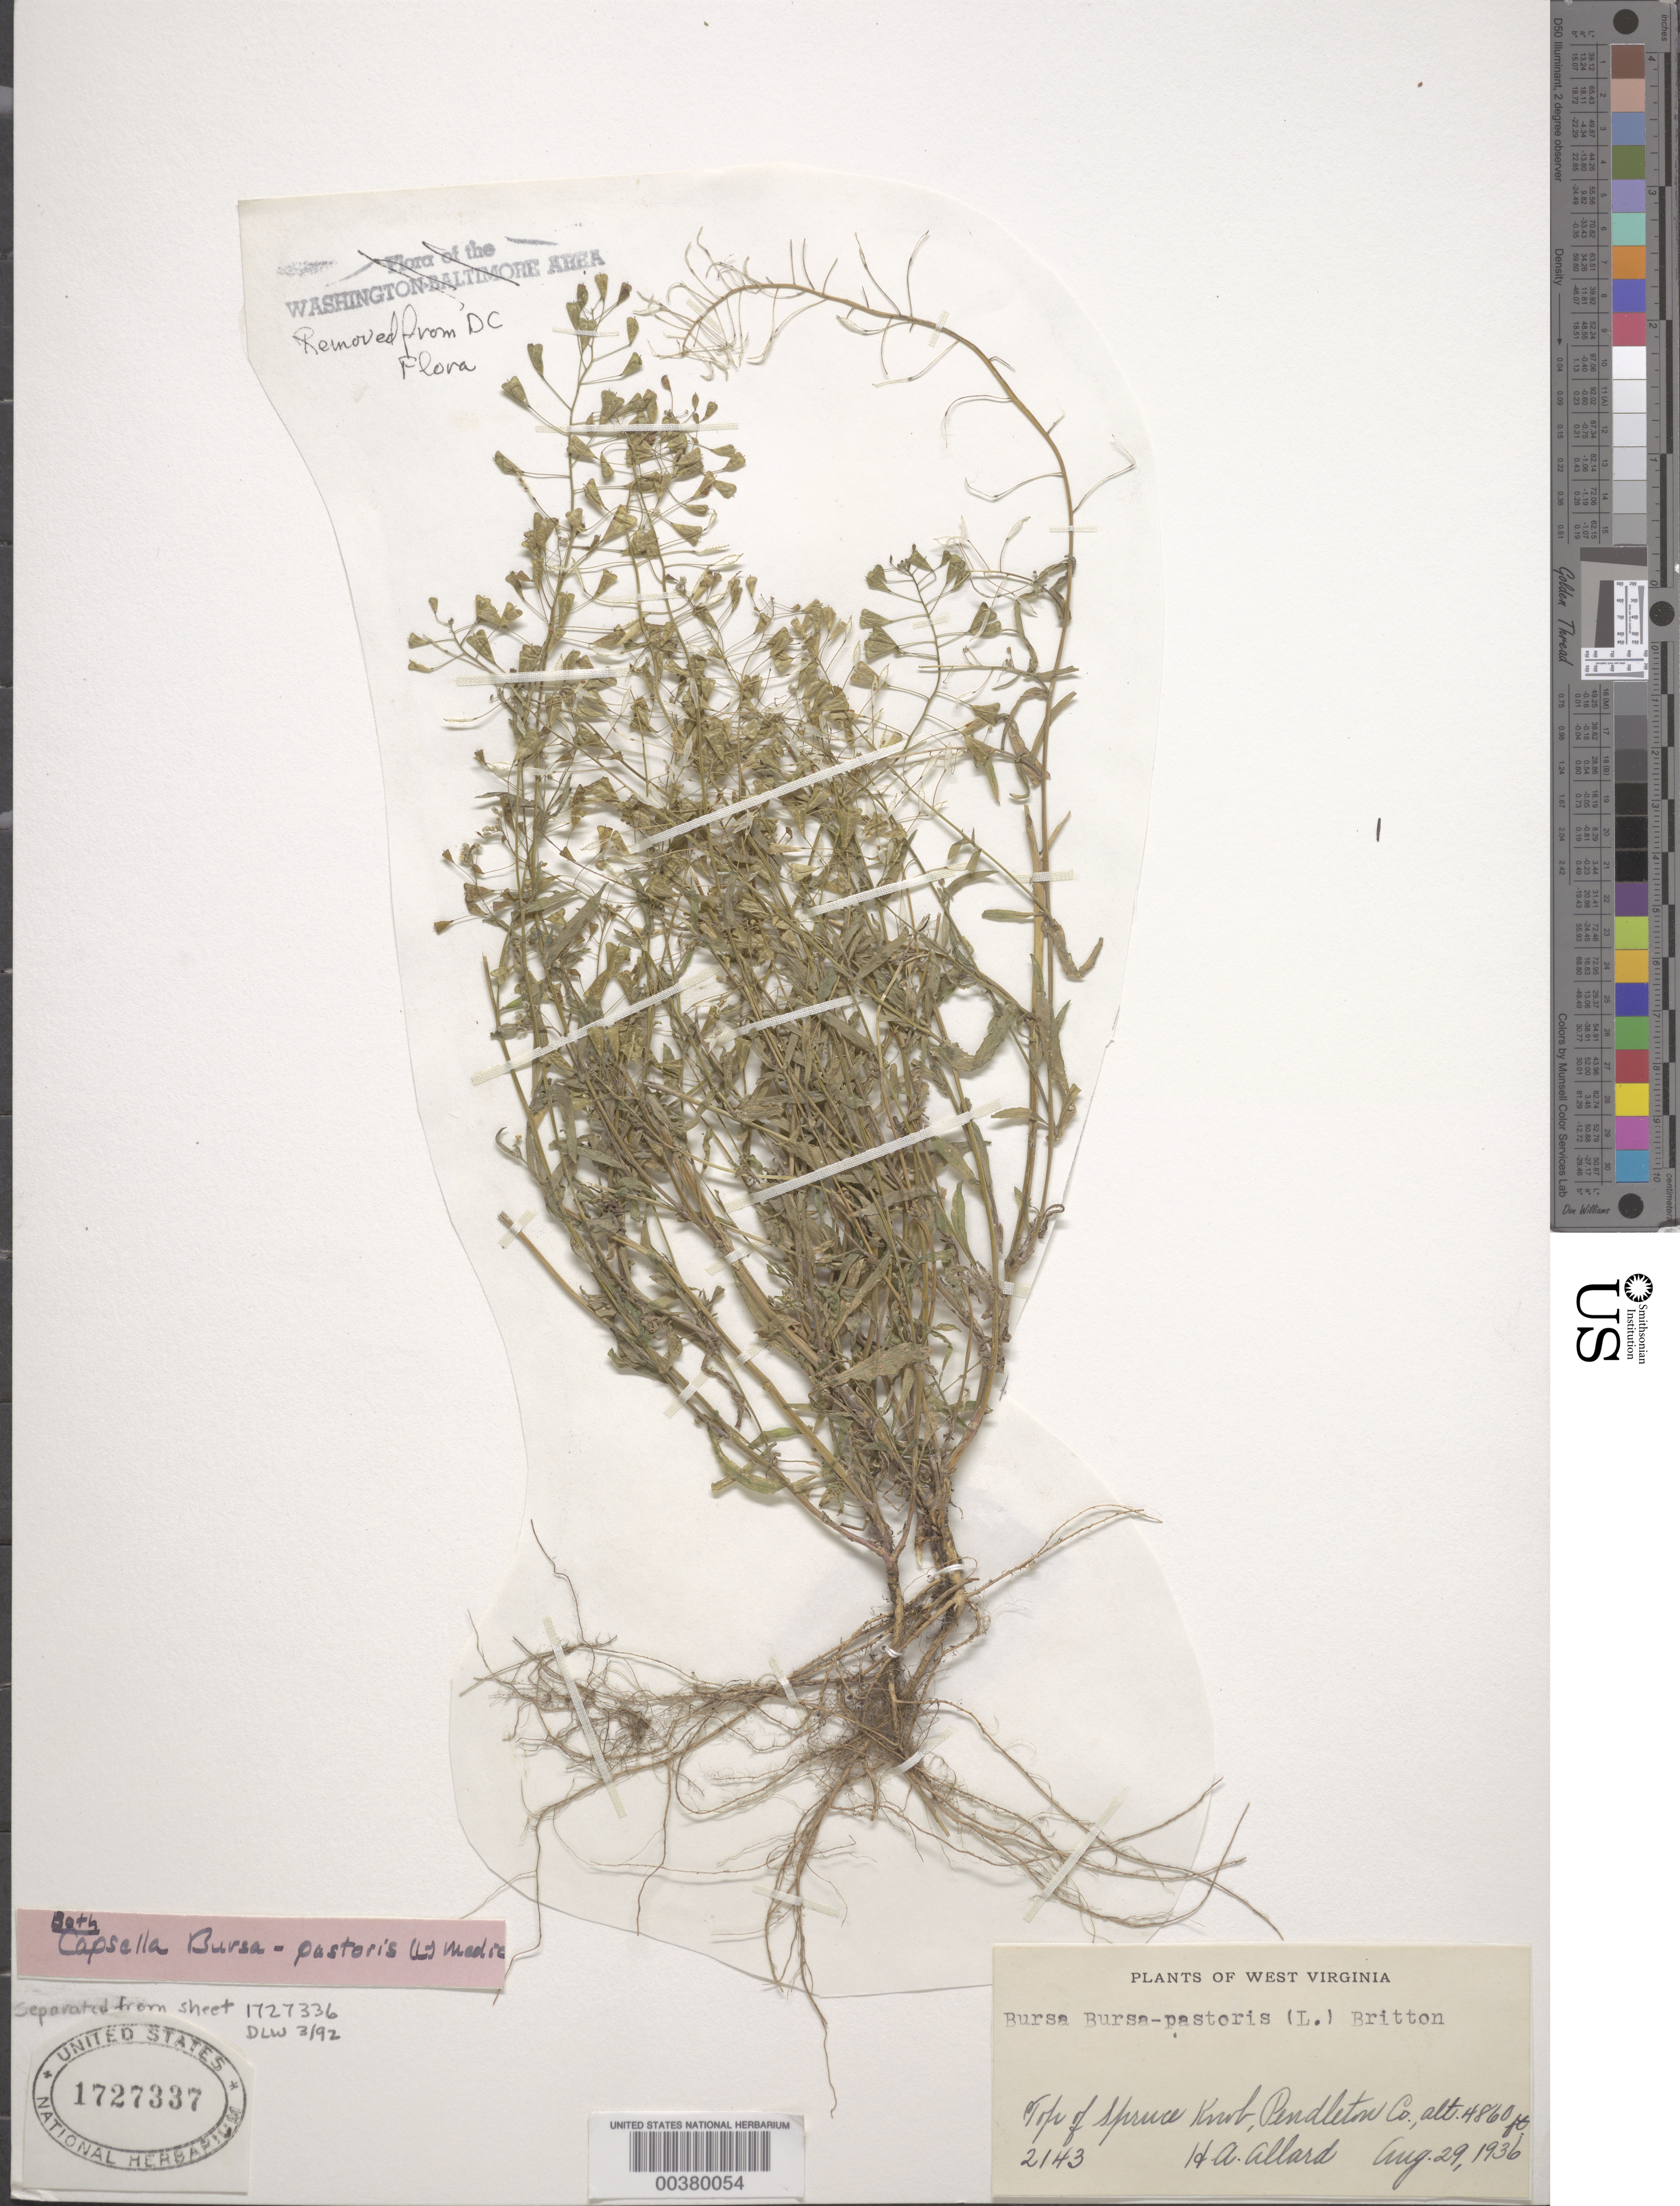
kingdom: Plantae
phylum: Tracheophyta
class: Magnoliopsida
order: Brassicales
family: Brassicaceae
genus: Capsella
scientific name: Capsella bursa-pastoris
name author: (L.) Medik.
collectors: H. A. Allard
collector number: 2143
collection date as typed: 29 Aug 1936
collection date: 1936-08-29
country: United States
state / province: West Virginia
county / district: Pendleton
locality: Spruce knob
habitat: Top of mountain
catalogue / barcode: US 1727337